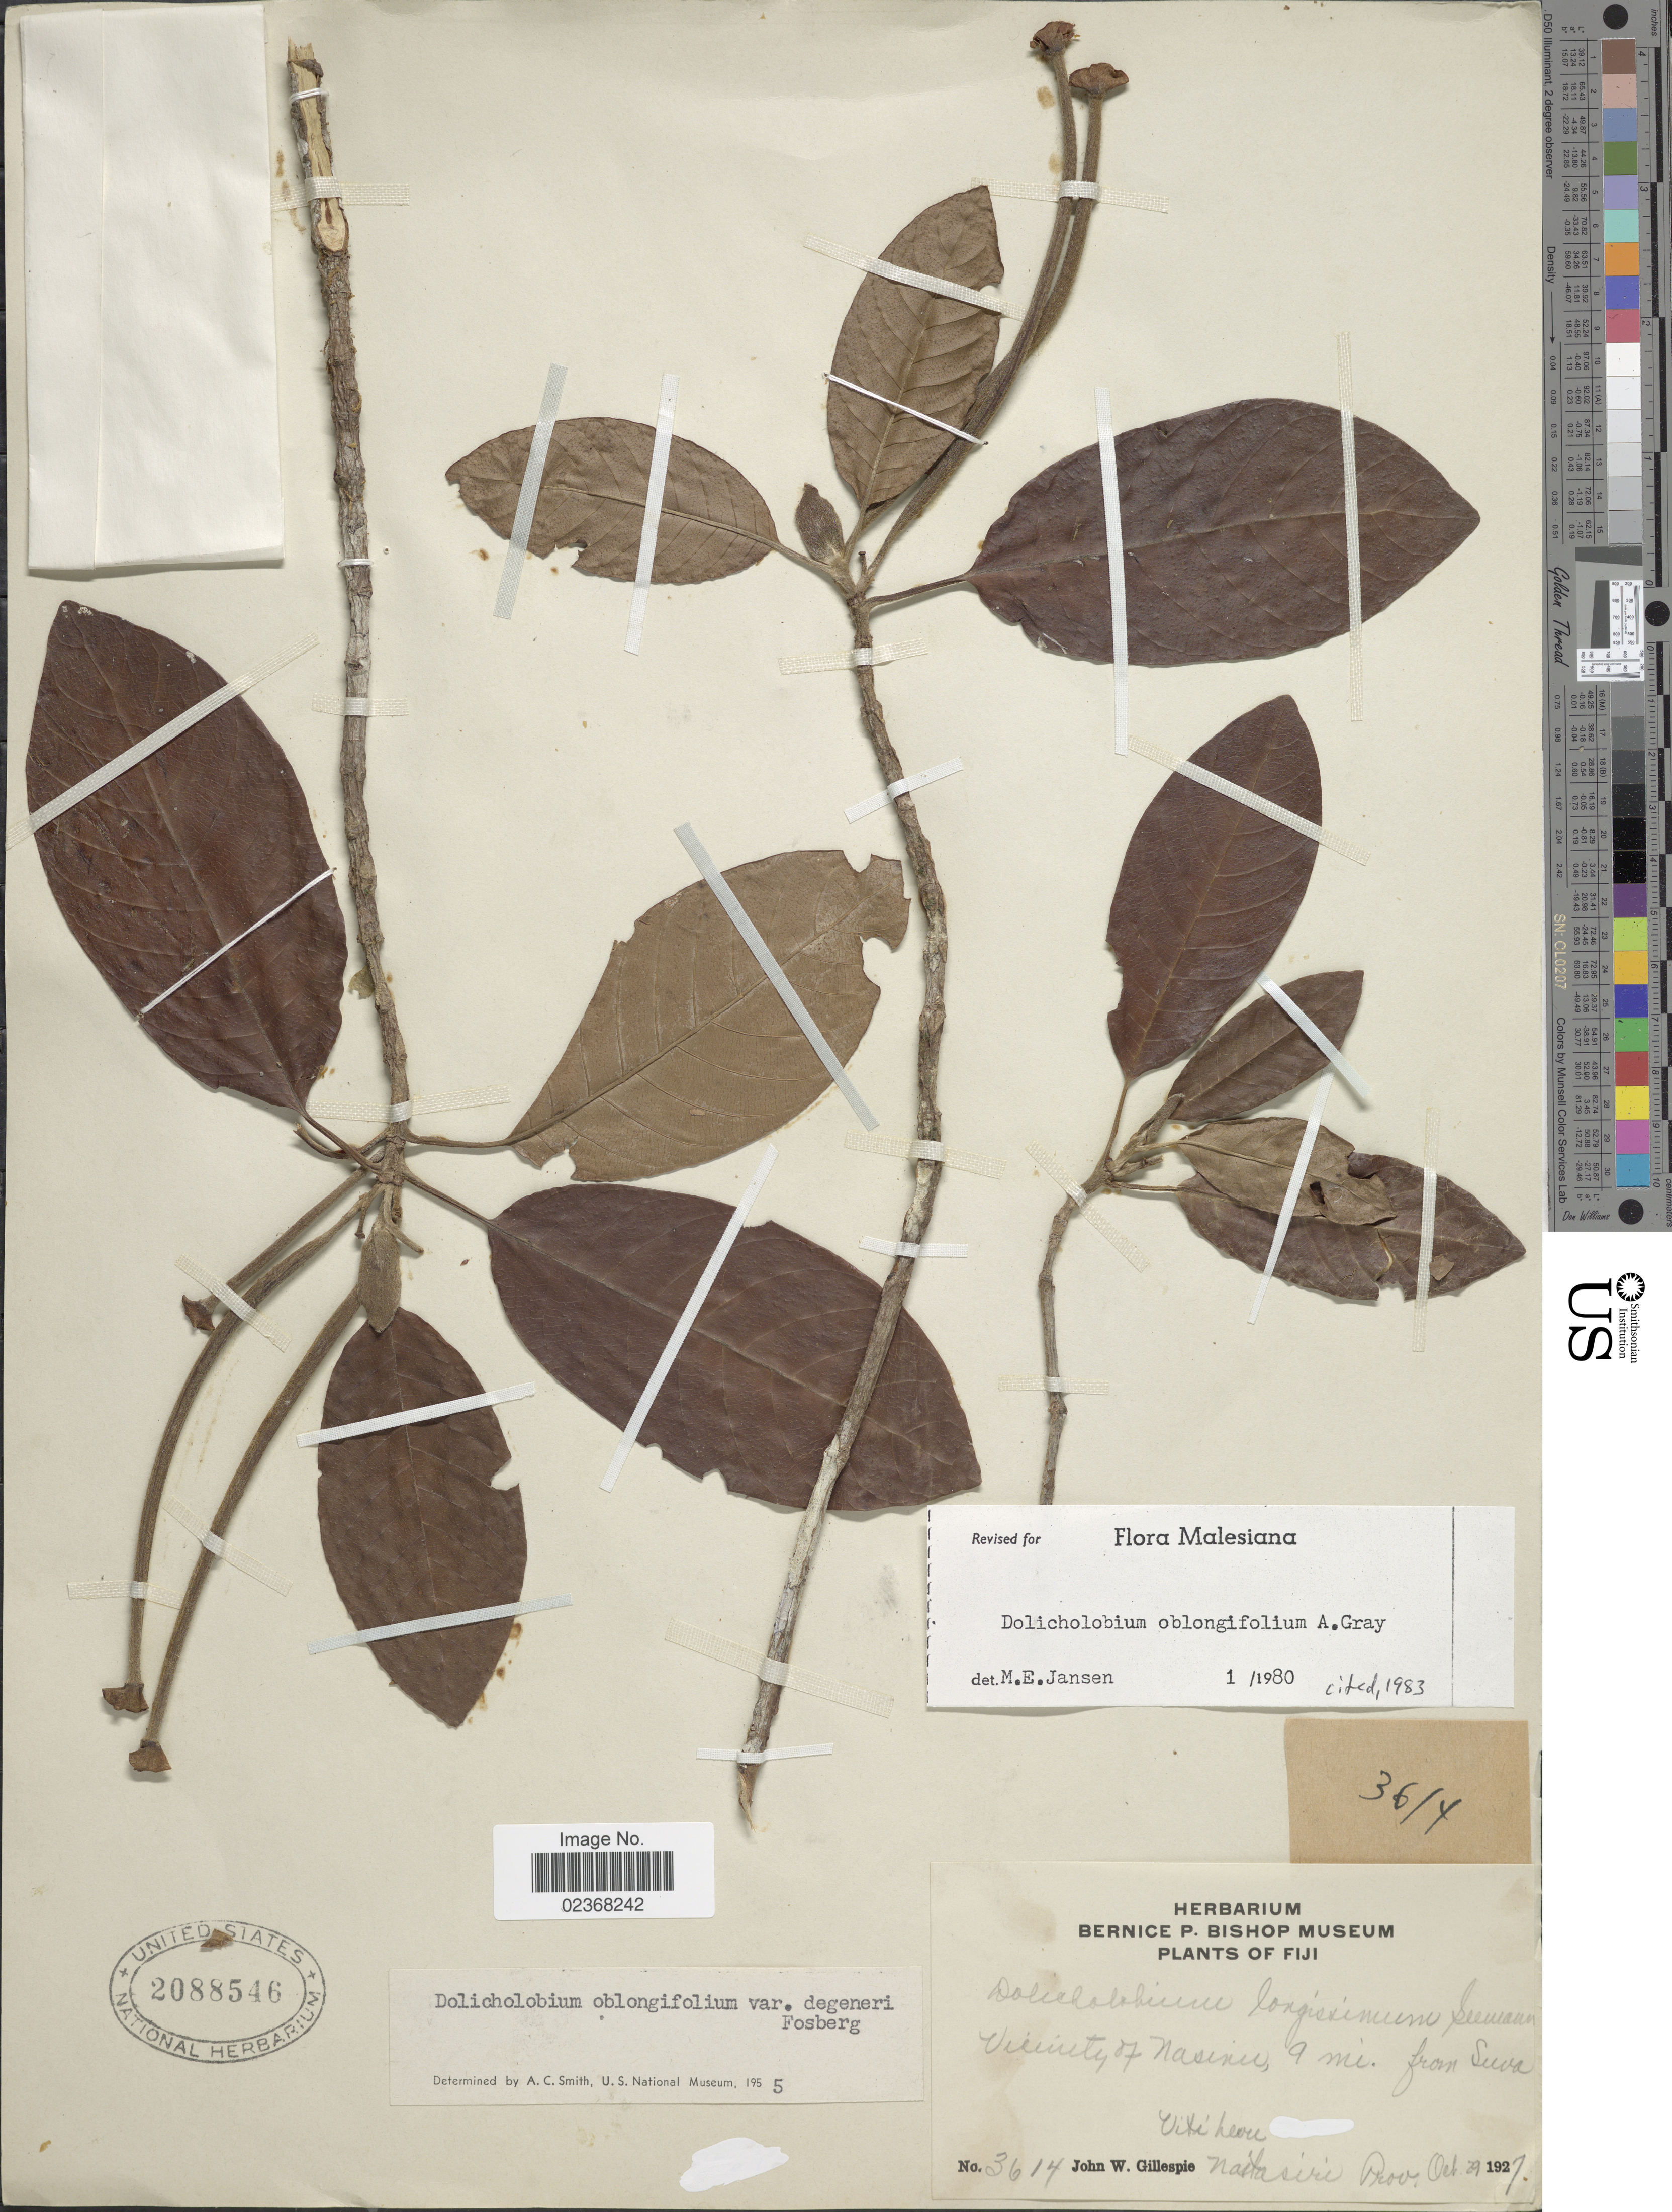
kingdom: Plantae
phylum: Tracheophyta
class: Magnoliopsida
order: Gentianales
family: Rubiaceae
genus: Dolicholobium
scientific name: Dolicholobium oblongifolium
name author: A. Gray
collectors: J. W. Gillespie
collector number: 3614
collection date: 1927-10-29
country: Fiji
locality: Vicinity of Nasimu, 9 mi. from Suva, Viti Levu, Nadasiri Prov.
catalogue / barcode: US 2088546